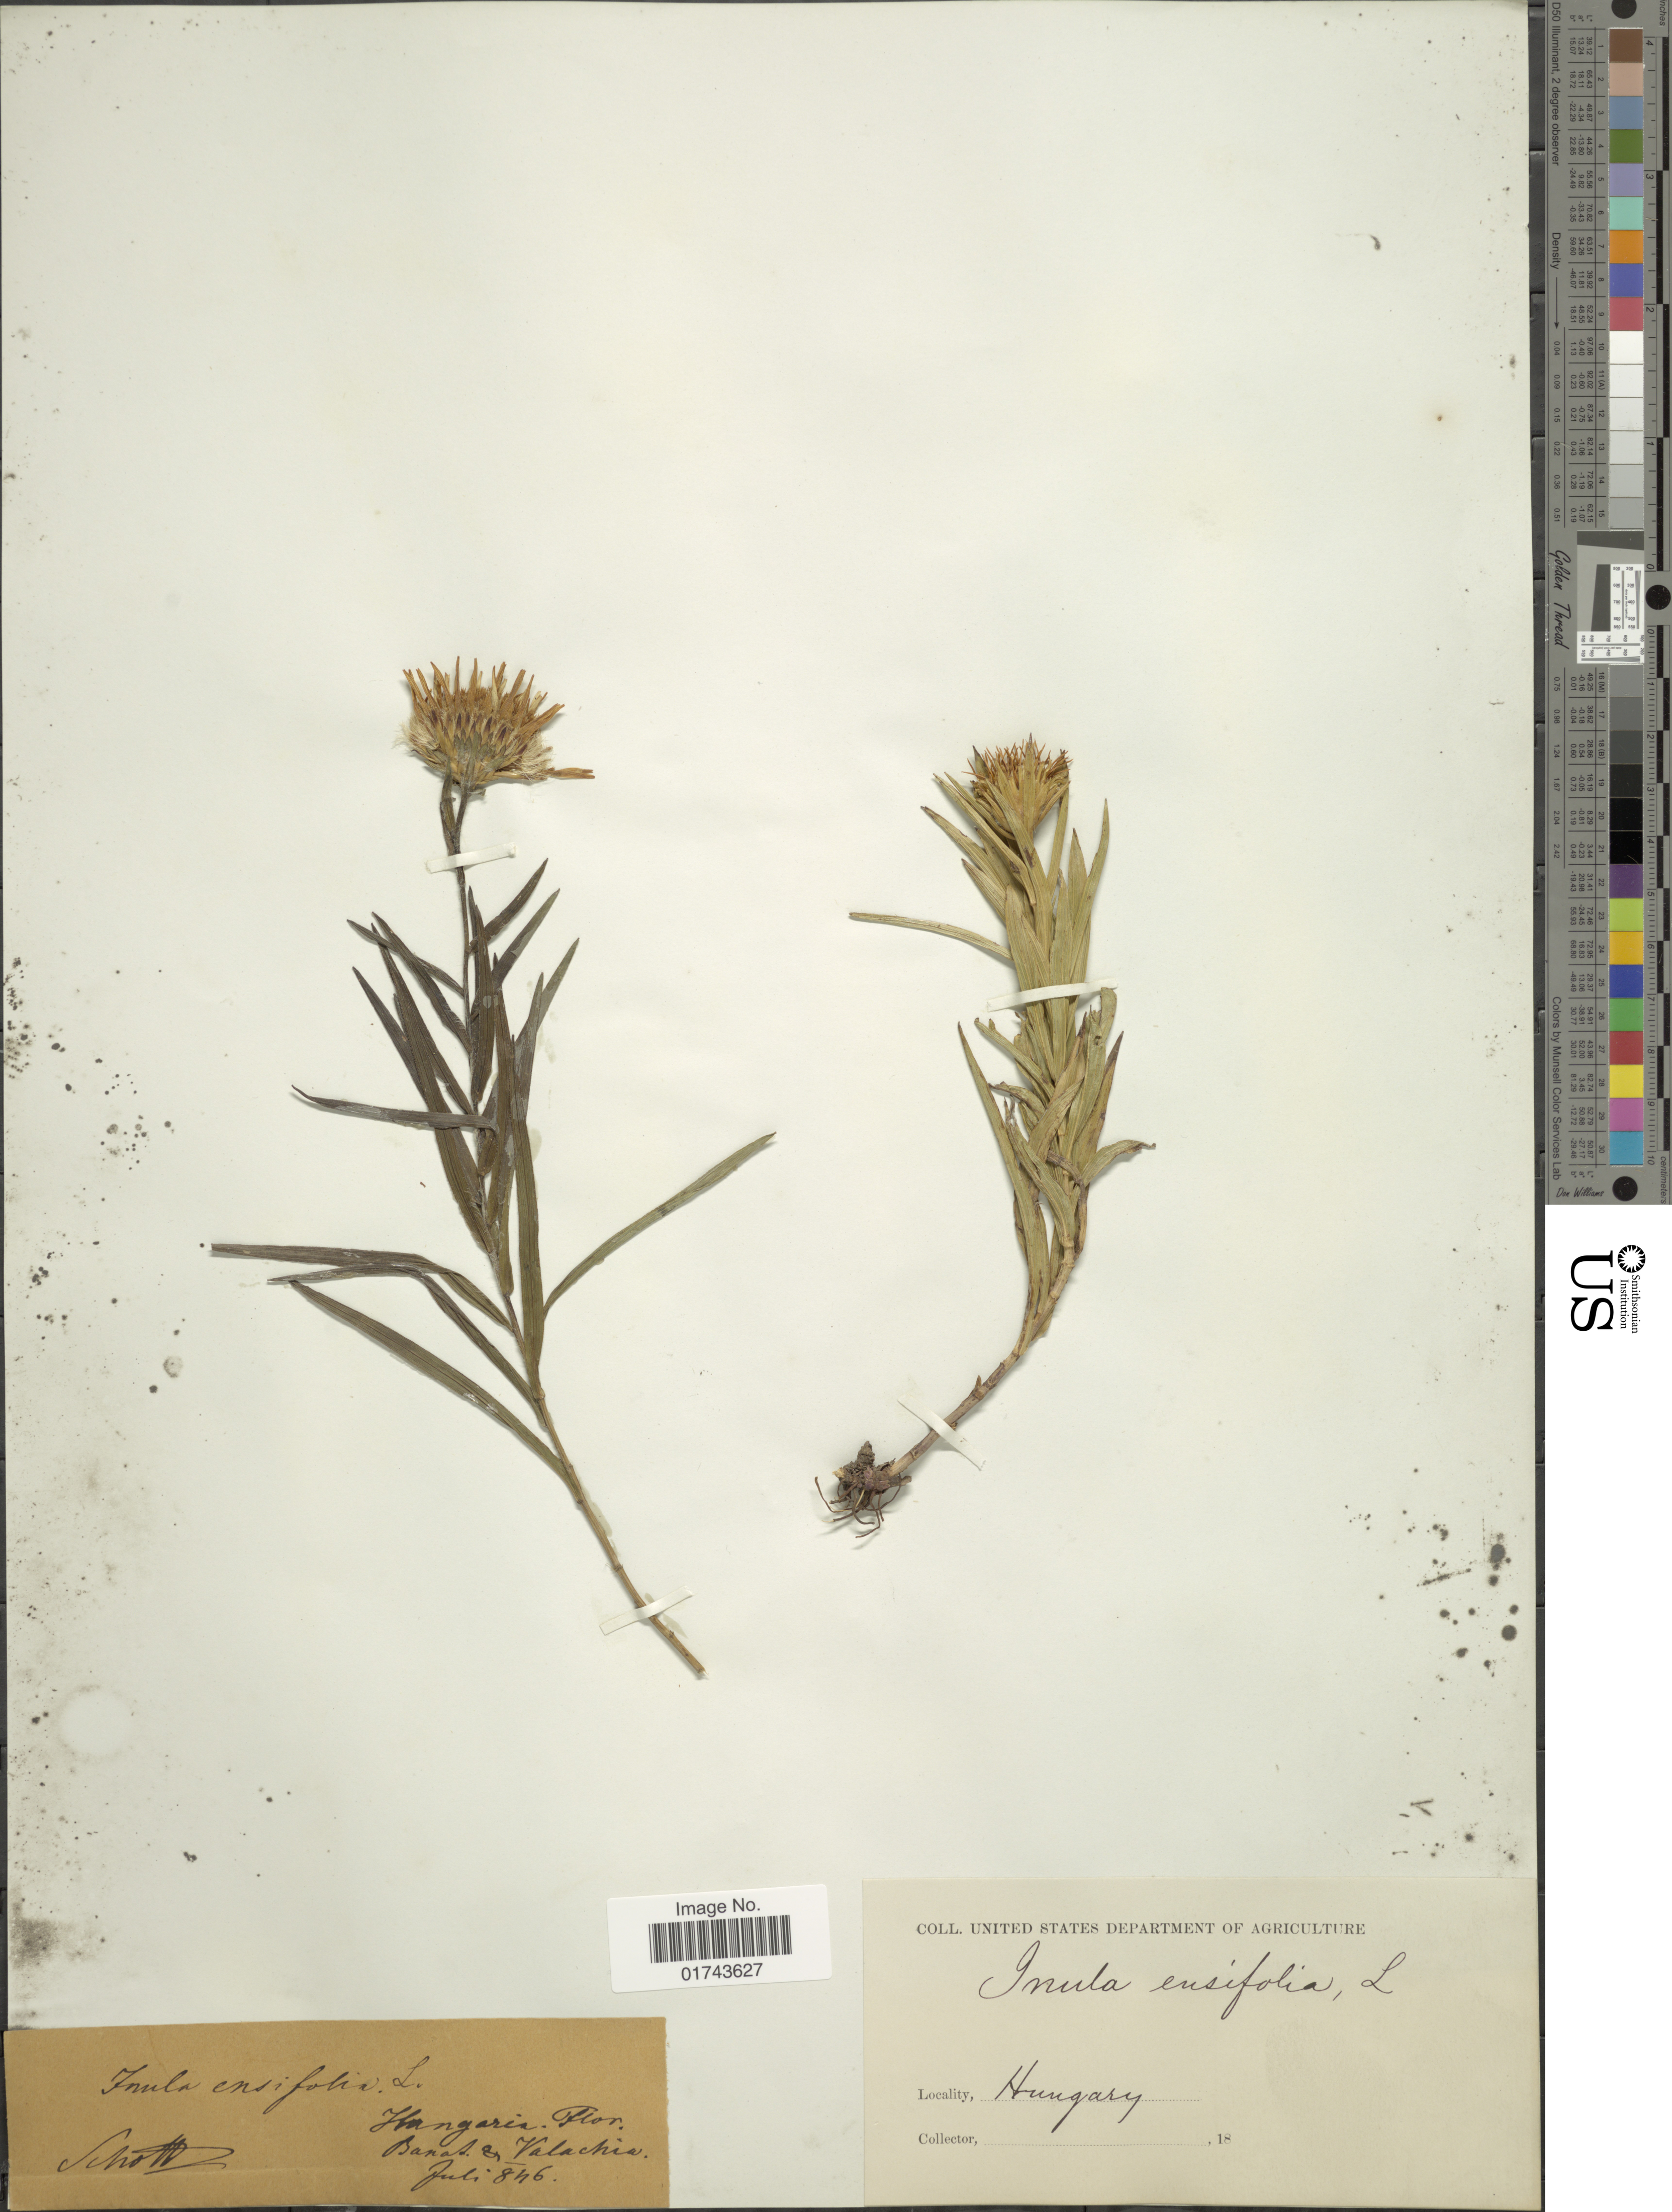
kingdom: Plantae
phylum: Tracheophyta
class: Magnoliopsida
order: Asterales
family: Asteraceae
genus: Inula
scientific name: Inula ensifolia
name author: L.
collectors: Schott, --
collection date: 1846-07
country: Romania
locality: Banat & Valachia